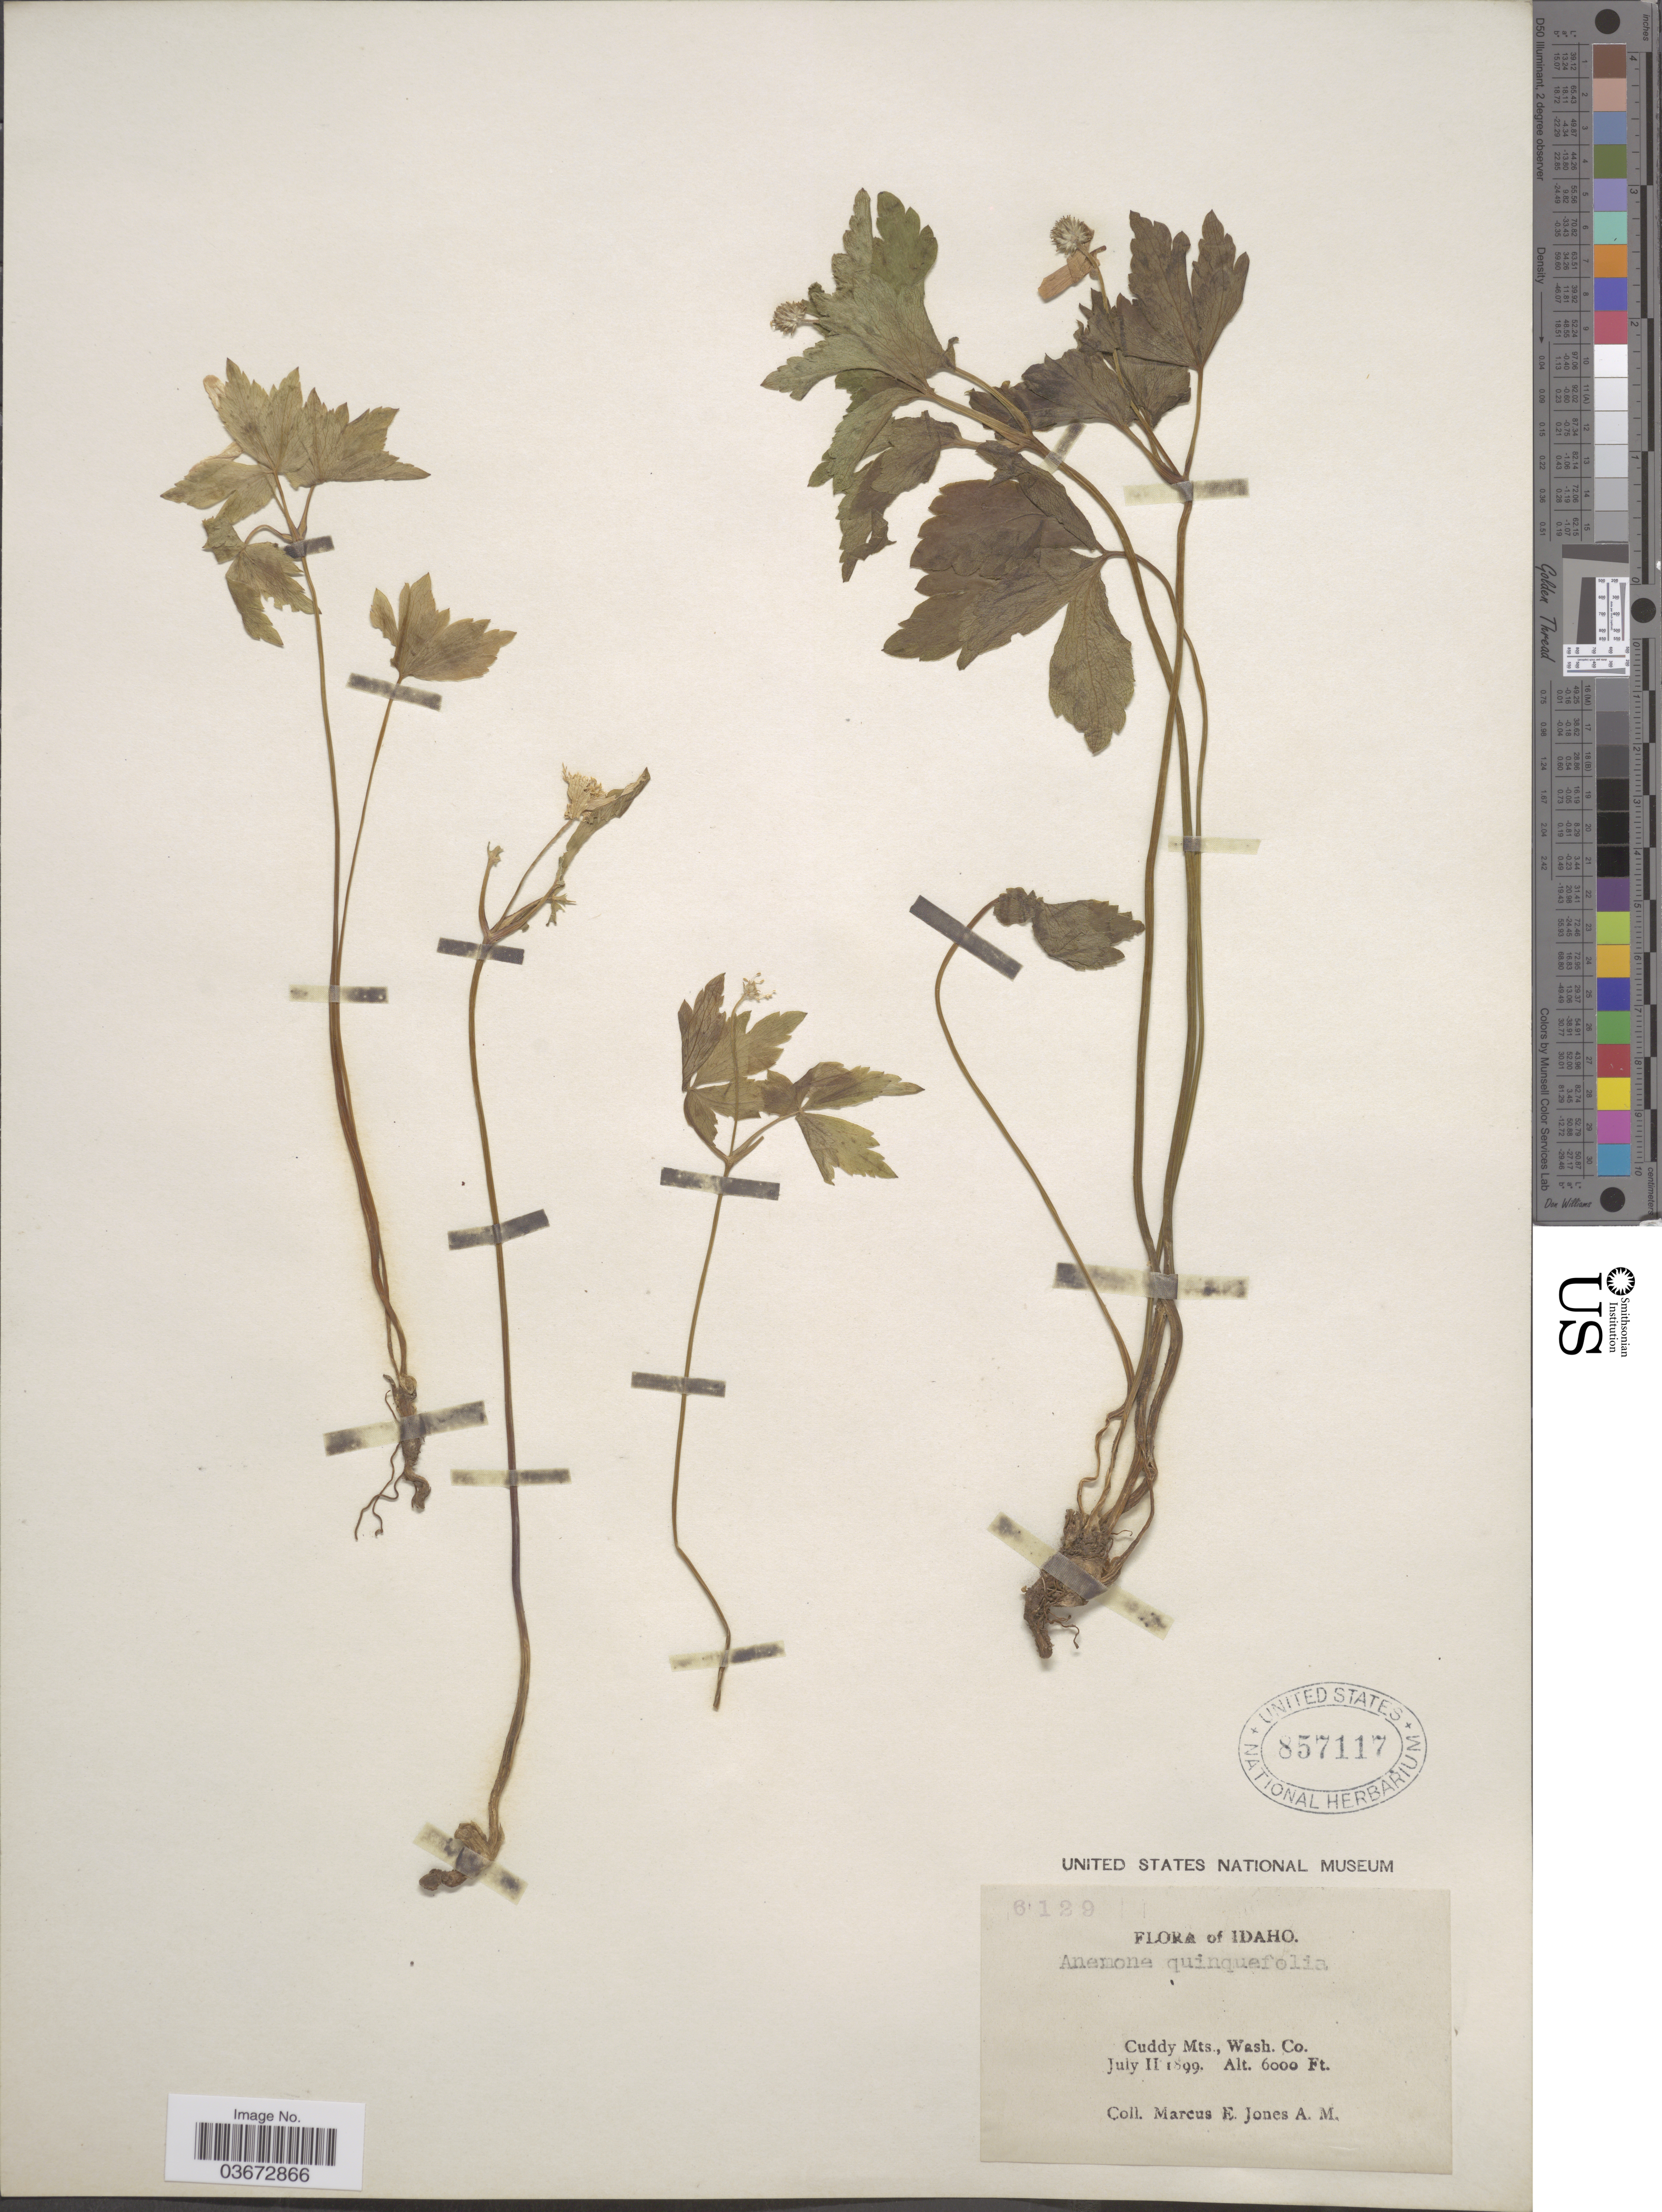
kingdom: Plantae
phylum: Tracheophyta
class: Magnoliopsida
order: Ranunculales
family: Ranunculaceae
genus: Anemone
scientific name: Anemone quinquefolia var. oregana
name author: (A. Gray) B.L. Rob.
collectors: M. E. Jones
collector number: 6129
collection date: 1899-07-11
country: United States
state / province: Idaho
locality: Cuddy Mts., Wash. Co.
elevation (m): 1829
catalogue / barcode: US 857117